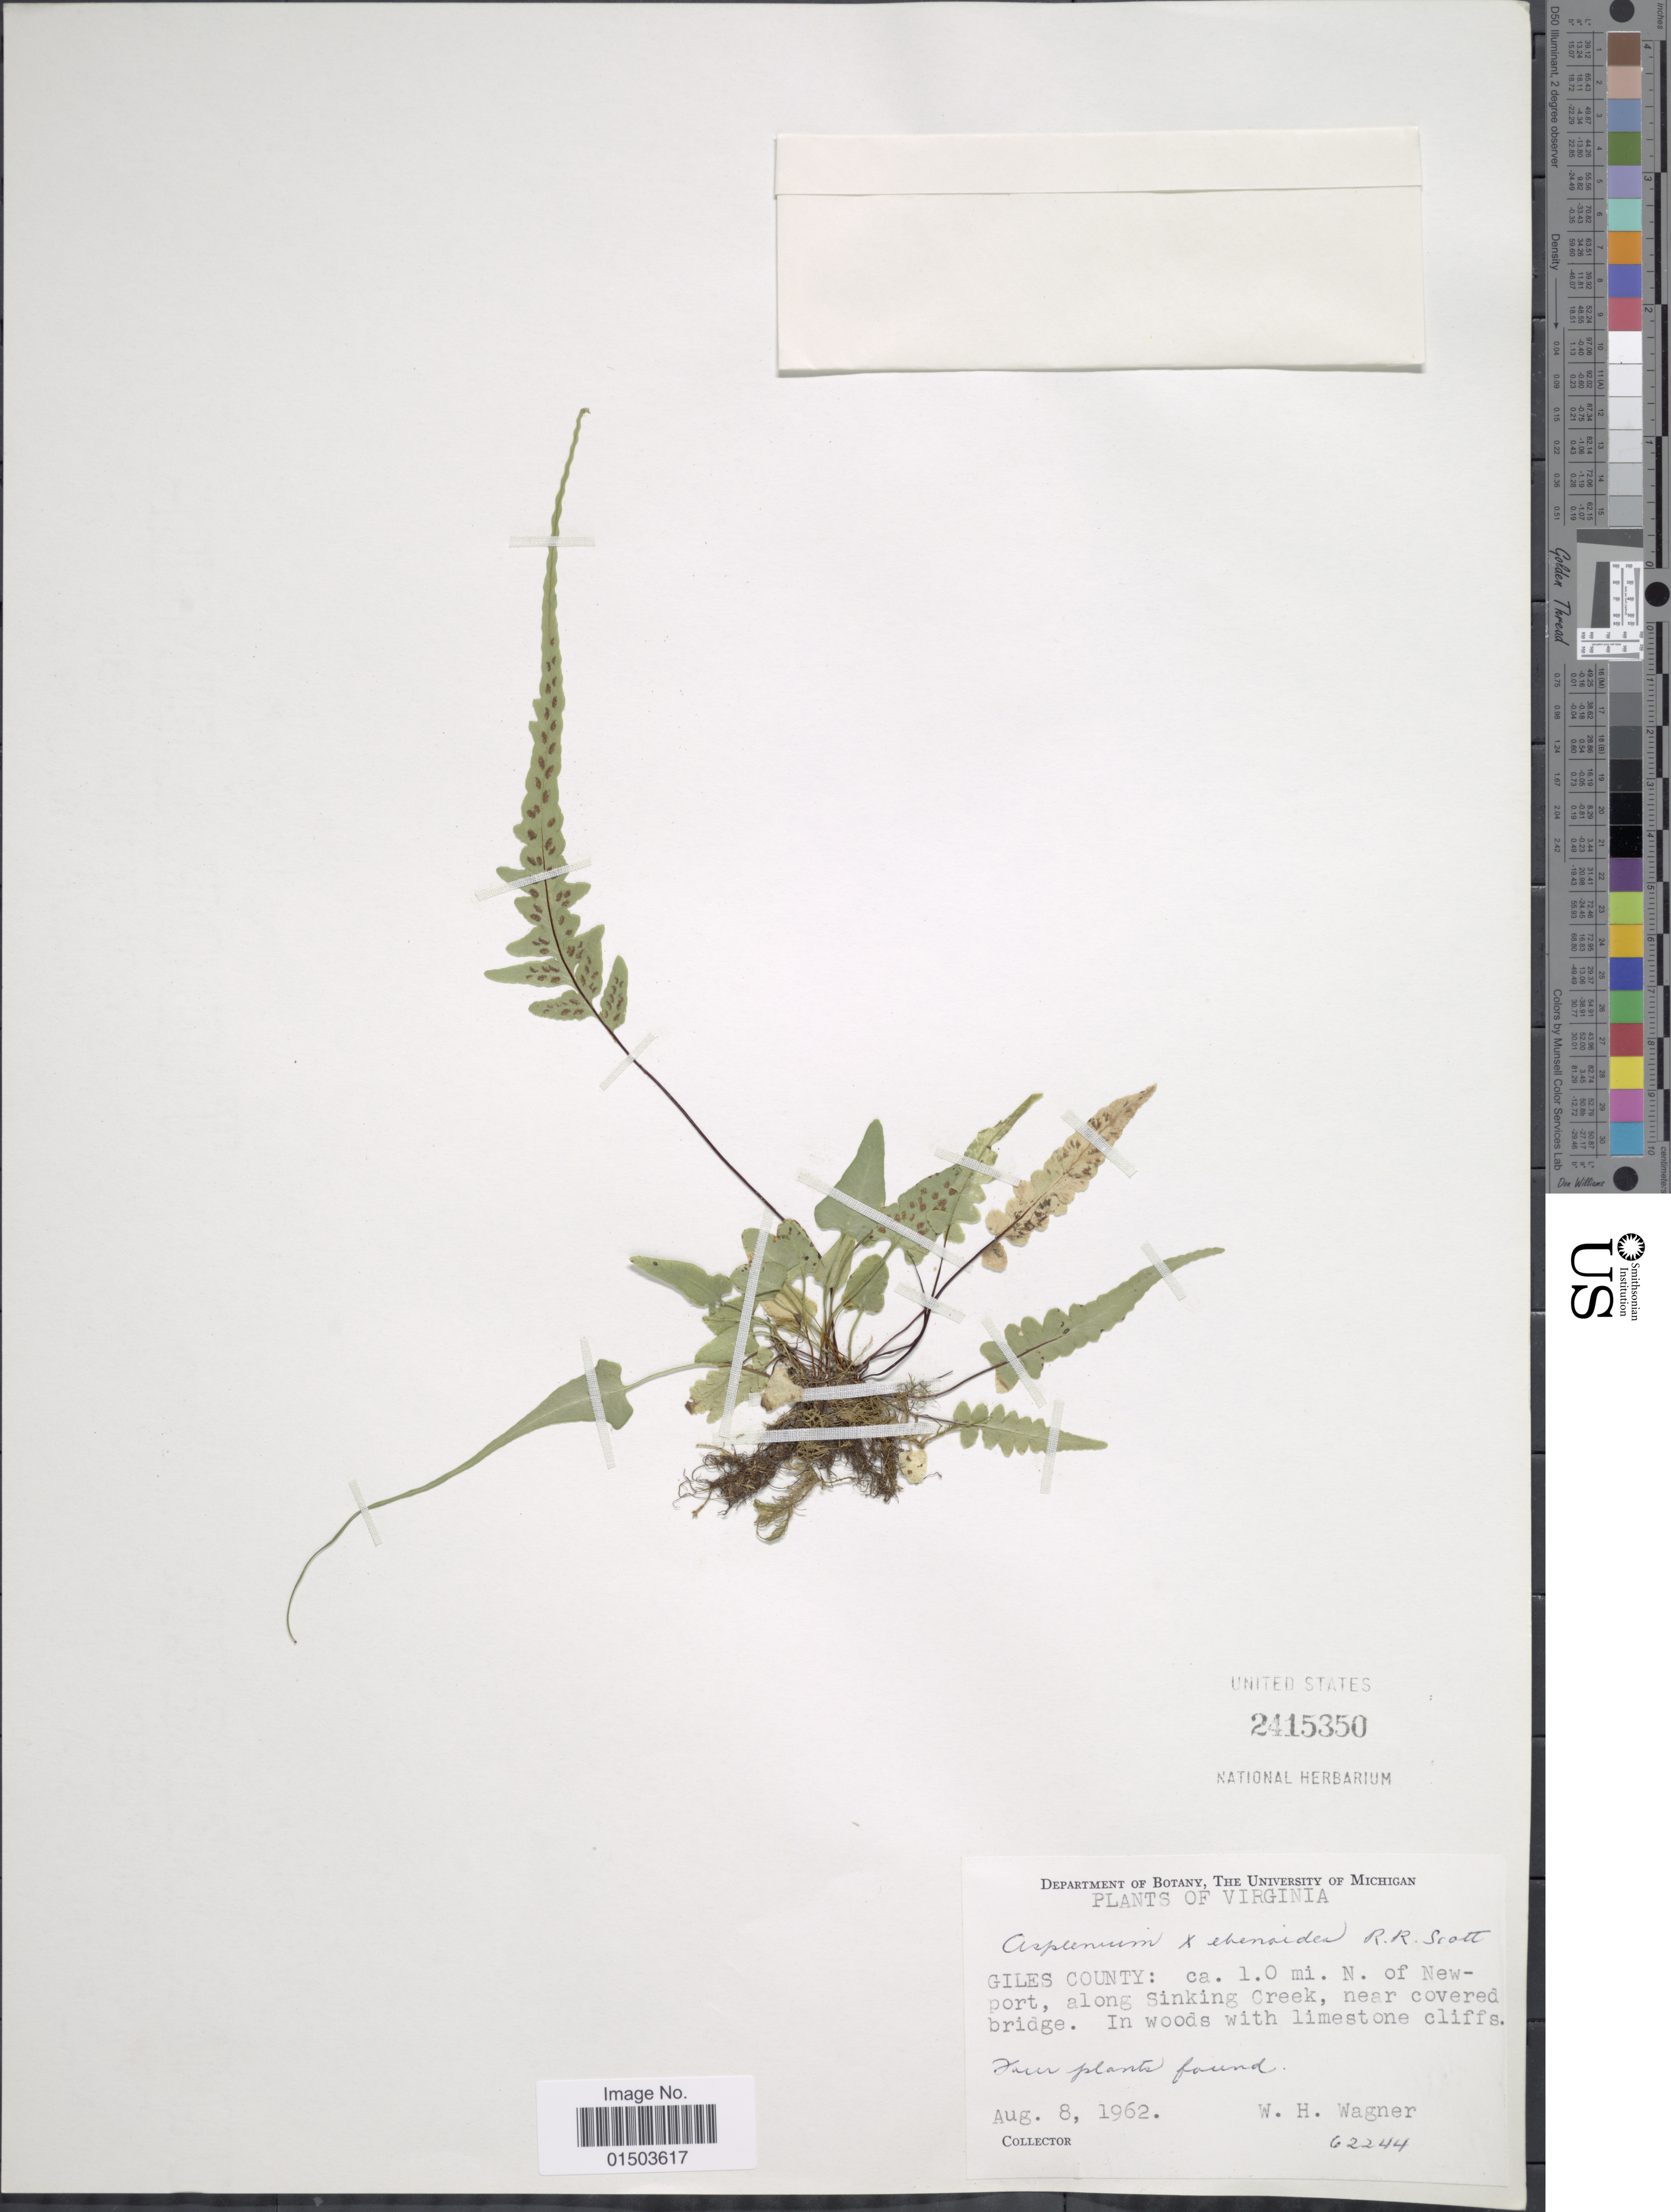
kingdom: Plantae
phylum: Tracheophyta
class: Polypodiopsida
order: Polypodiales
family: Aspleniaceae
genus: Asplenium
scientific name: Asplenium x ebenoides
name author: R.R. Scott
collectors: W. H. Wagner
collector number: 62244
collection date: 1962-08-08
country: United States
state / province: Virginia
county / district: Giles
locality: Virginia, Giles County: Ca. 1.0 mi. N. of New-port, along Sinking Creek, near covered bridge.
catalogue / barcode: US 2415350